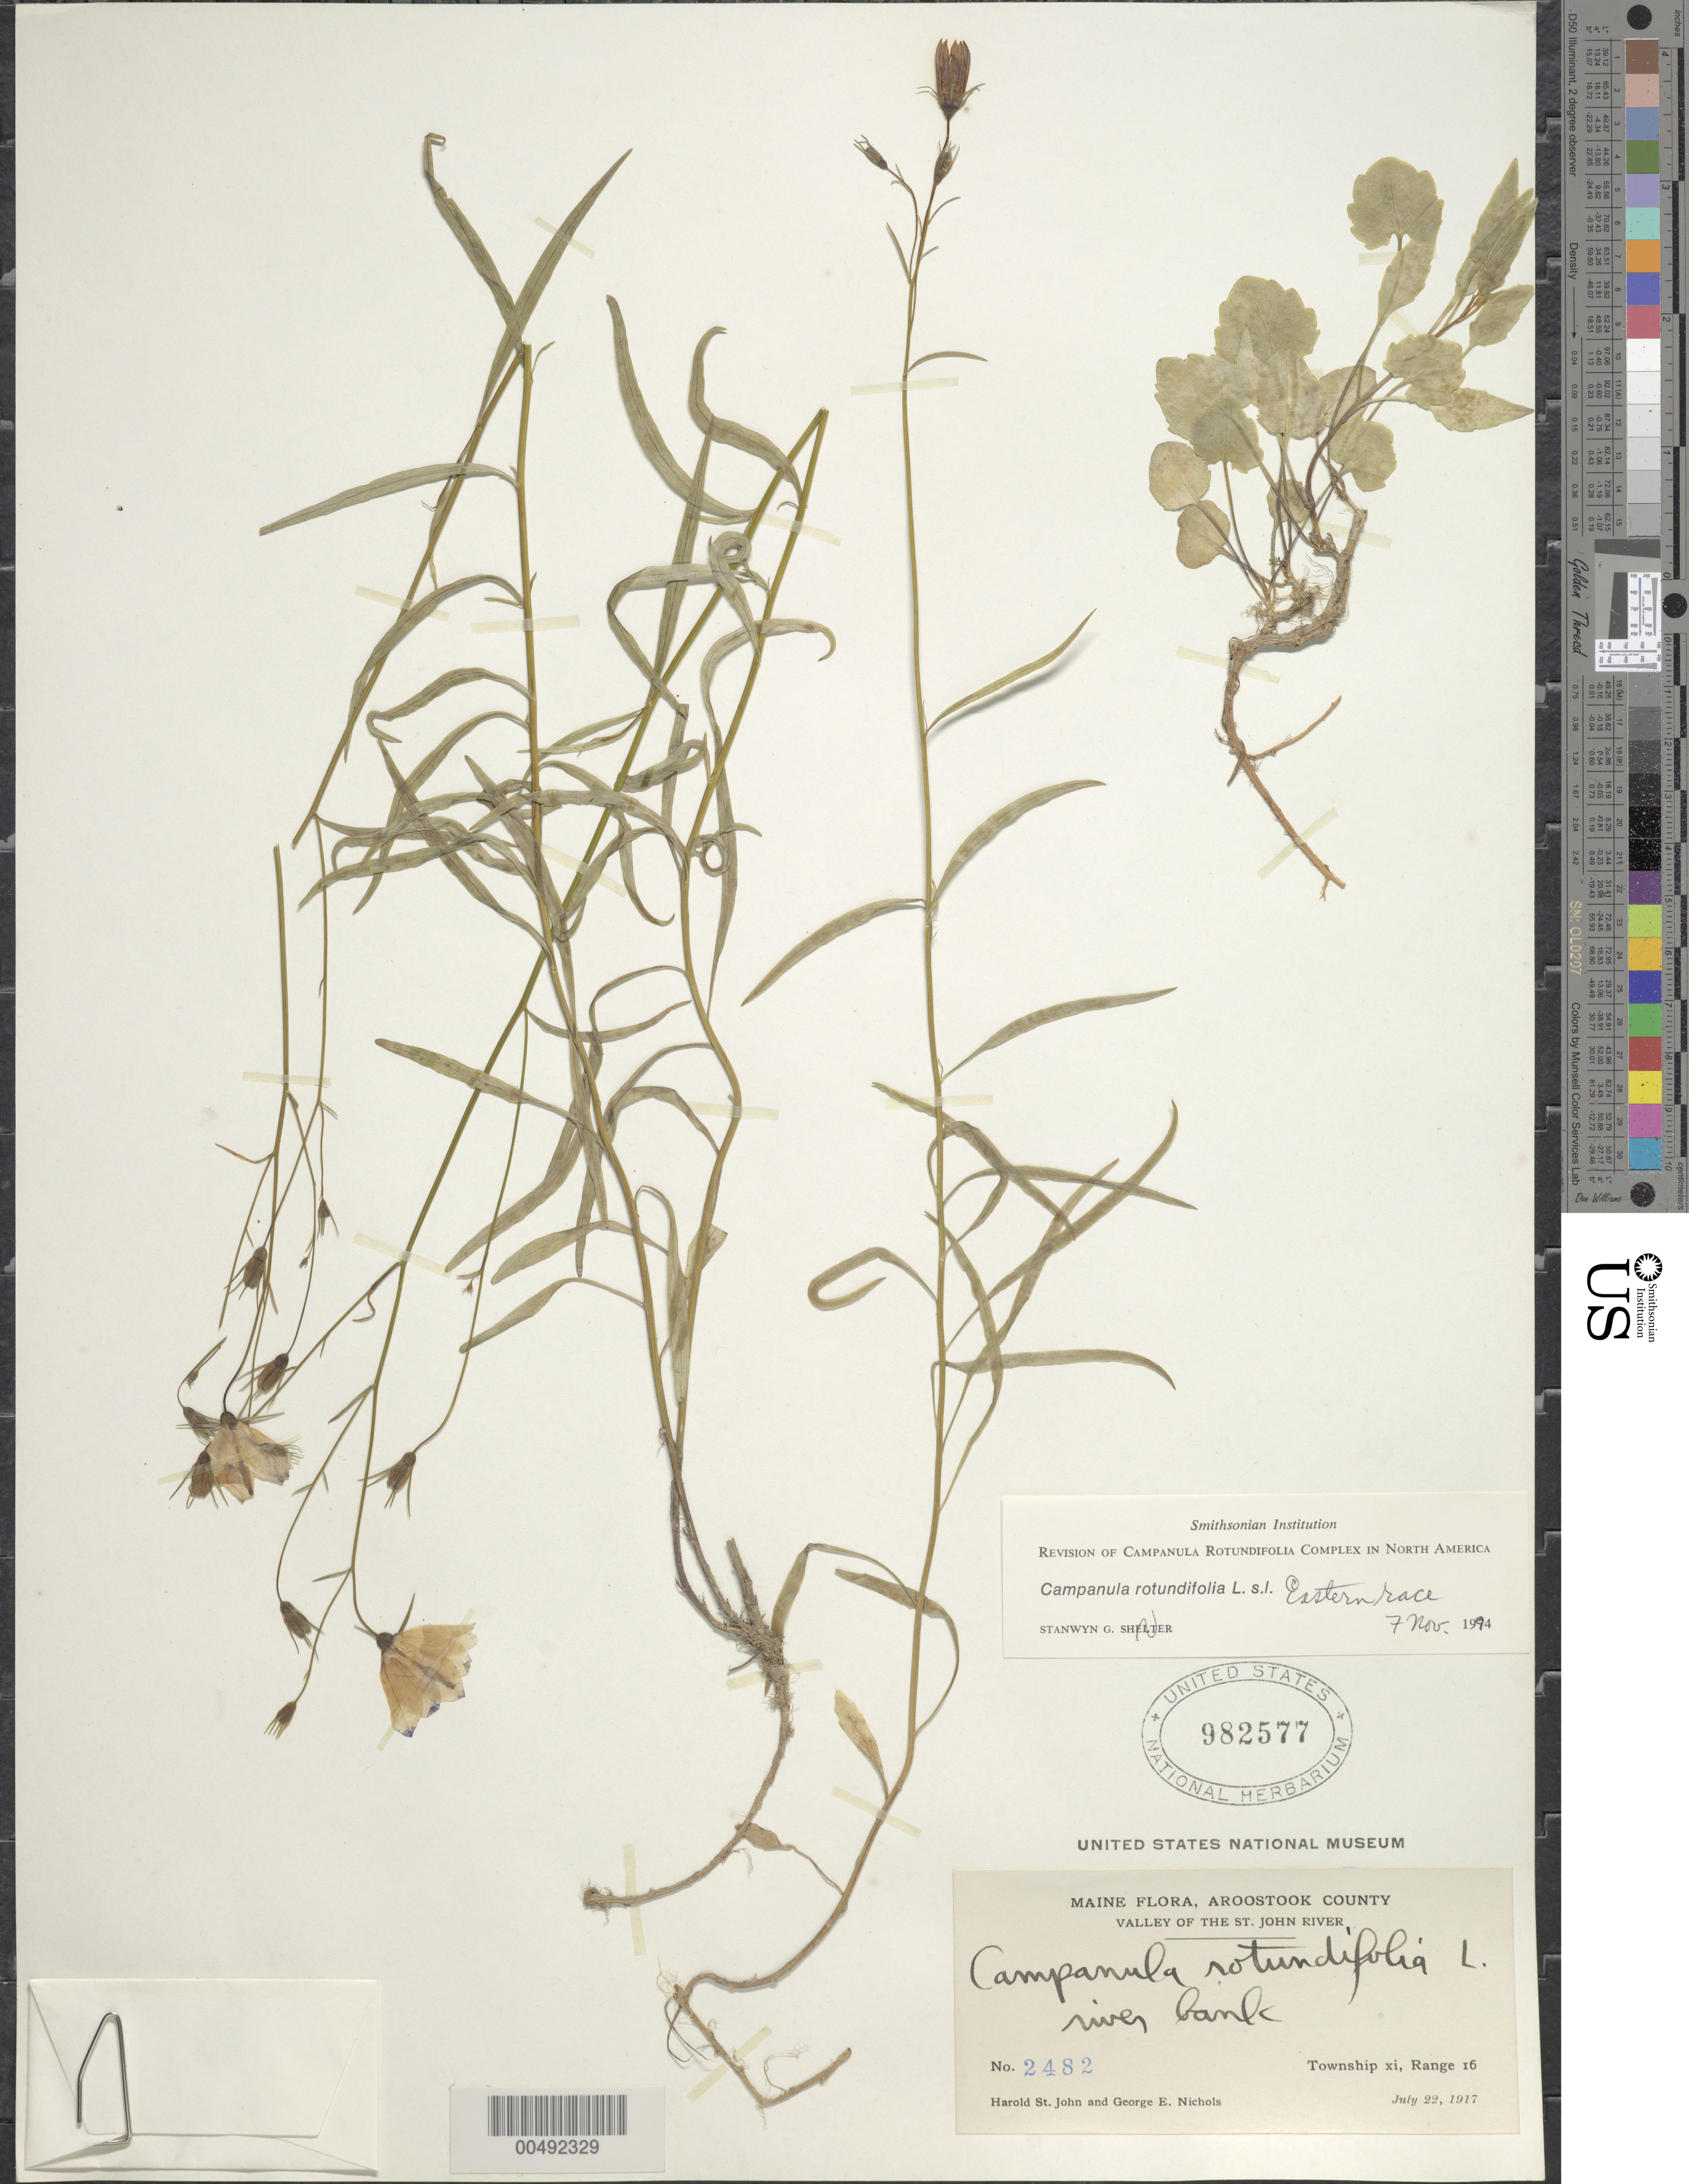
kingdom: Plantae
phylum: Tracheophyta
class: Magnoliopsida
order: Asterales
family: Campanulaceae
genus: Campanula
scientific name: Campanula rotundifolia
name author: L.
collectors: H. St. John & G. E. Nichols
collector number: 2482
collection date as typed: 22 Jul 1917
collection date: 1917-07-22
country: United States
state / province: Maine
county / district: Aroostook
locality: Valley of the St.John River, Township xi, Range 16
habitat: river bank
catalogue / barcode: US 982577